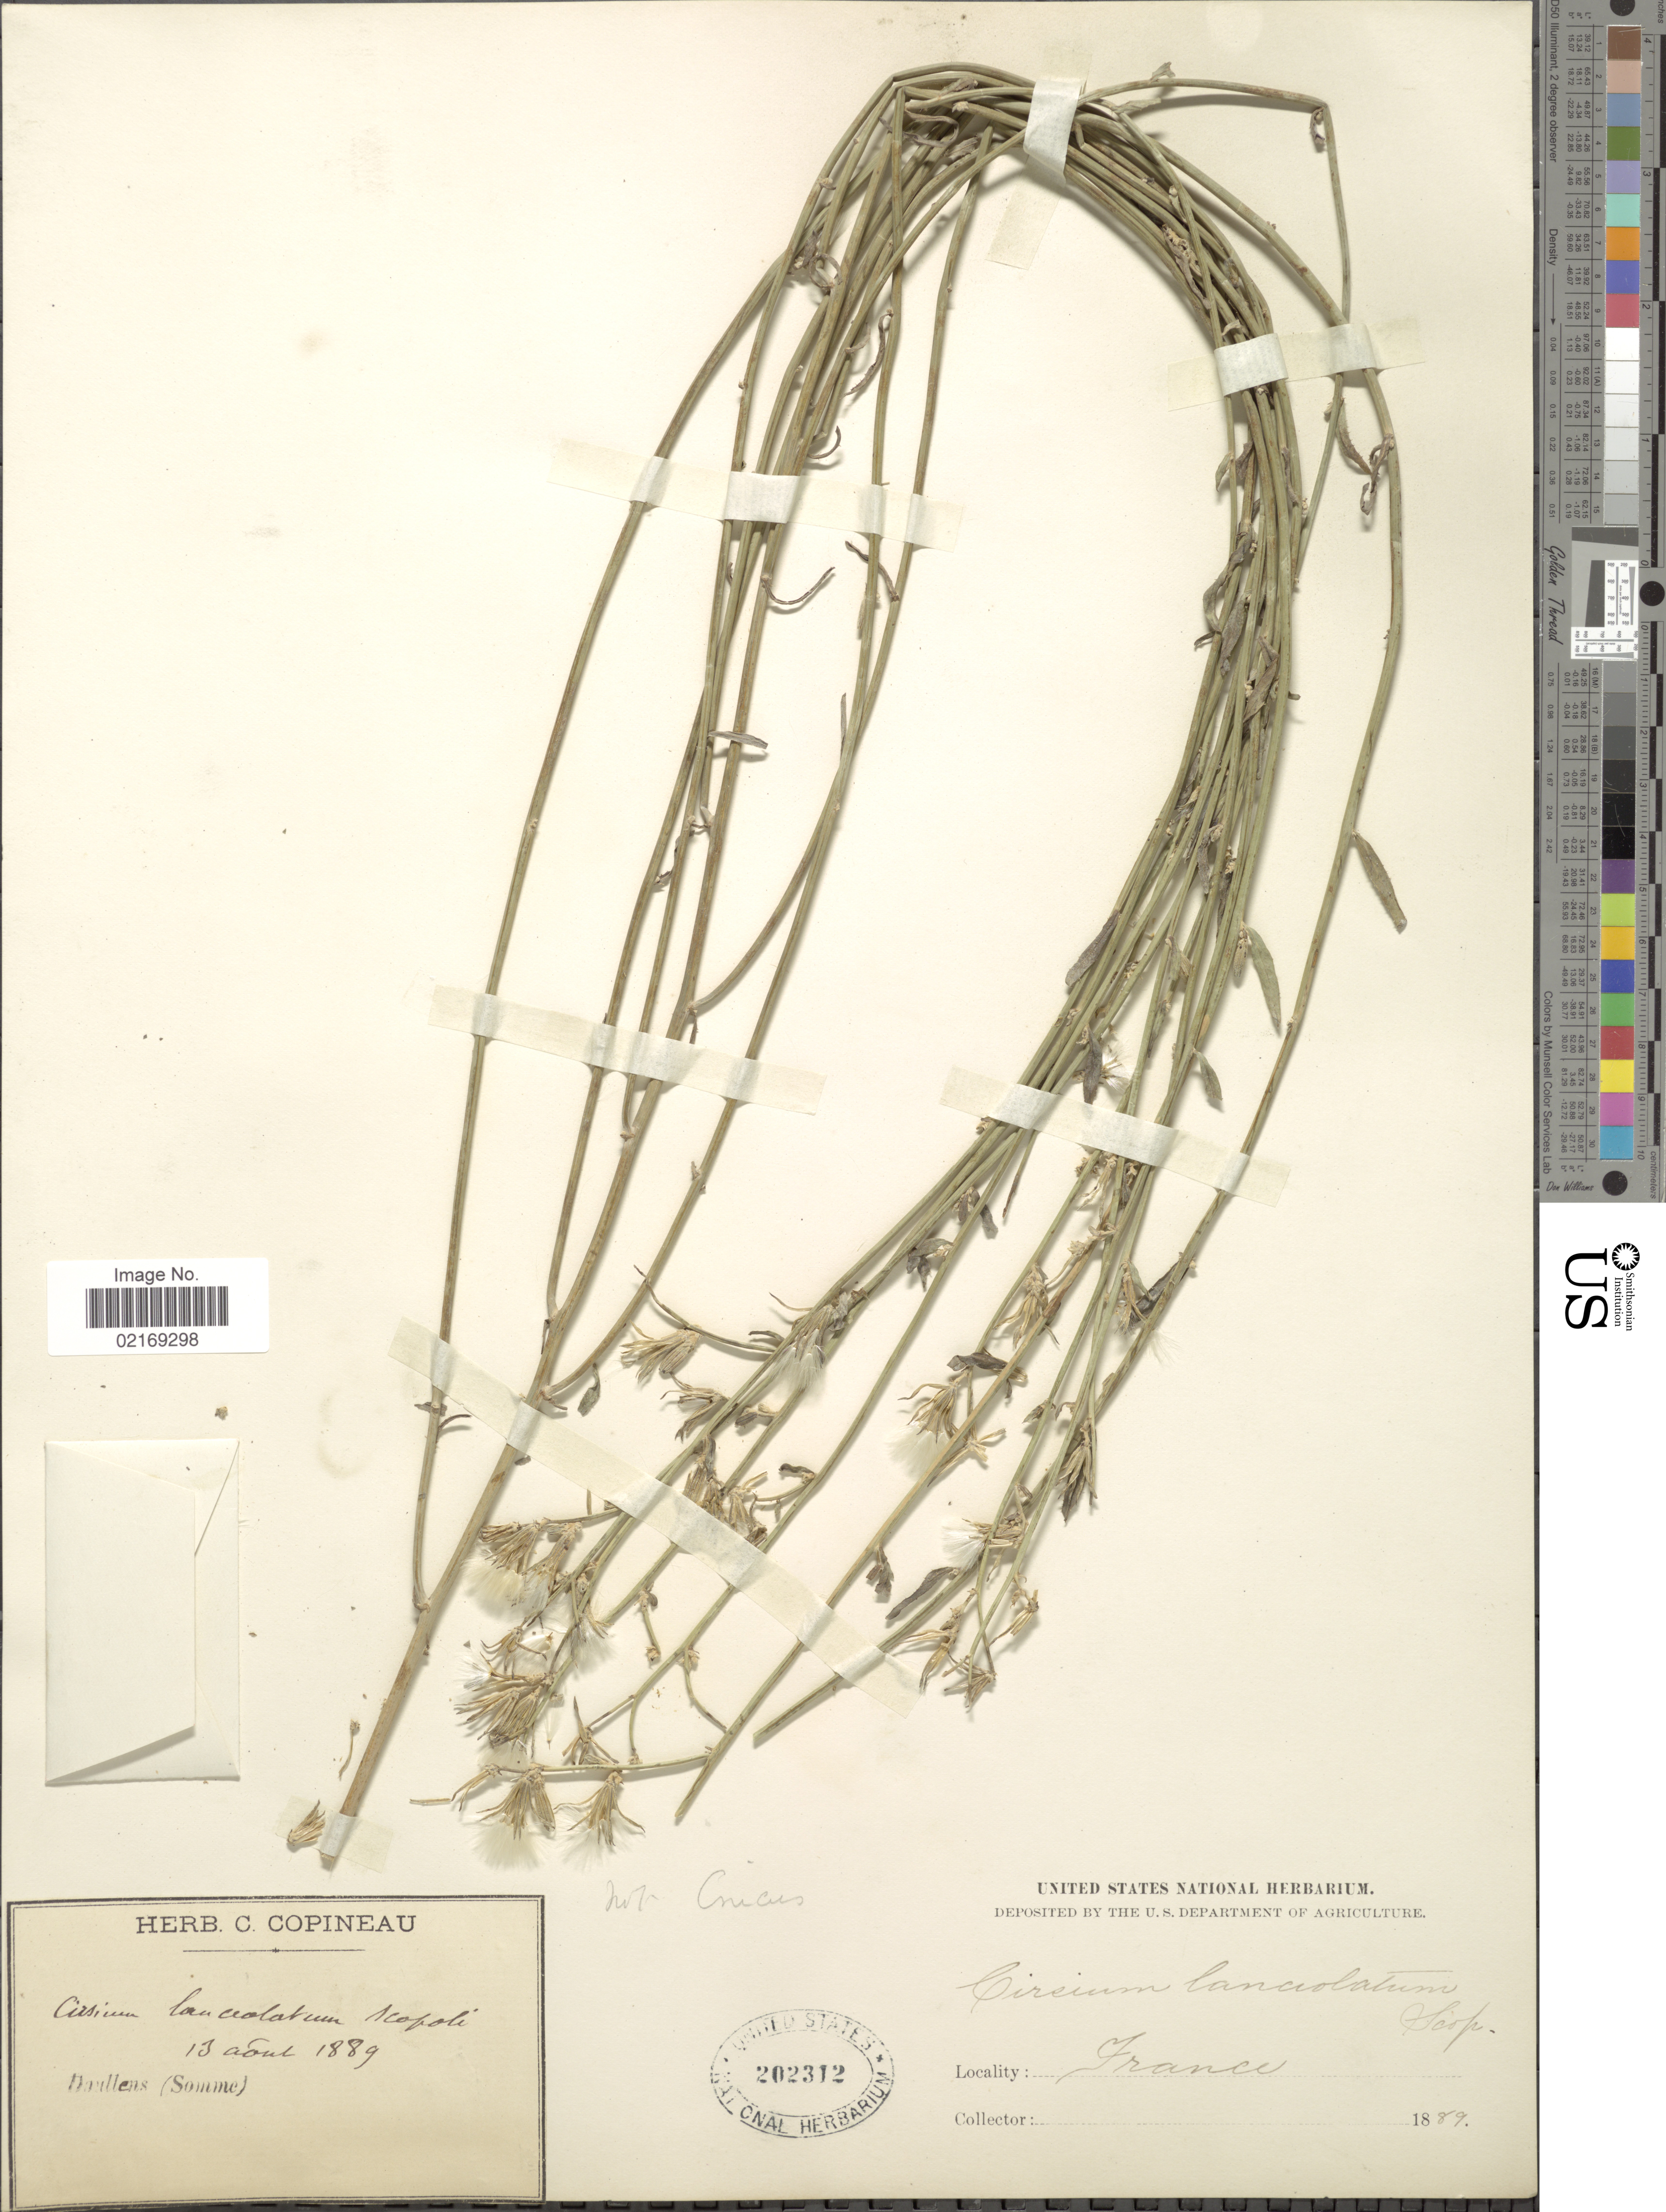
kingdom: Plantae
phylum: Tracheophyta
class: Magnoliopsida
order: Asterales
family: Asteraceae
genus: Scorzonera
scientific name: Scorzonera sp.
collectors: ex herb. C. Copineau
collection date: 1889-08-13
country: France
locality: Doullens (Somme)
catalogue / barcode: US 202312